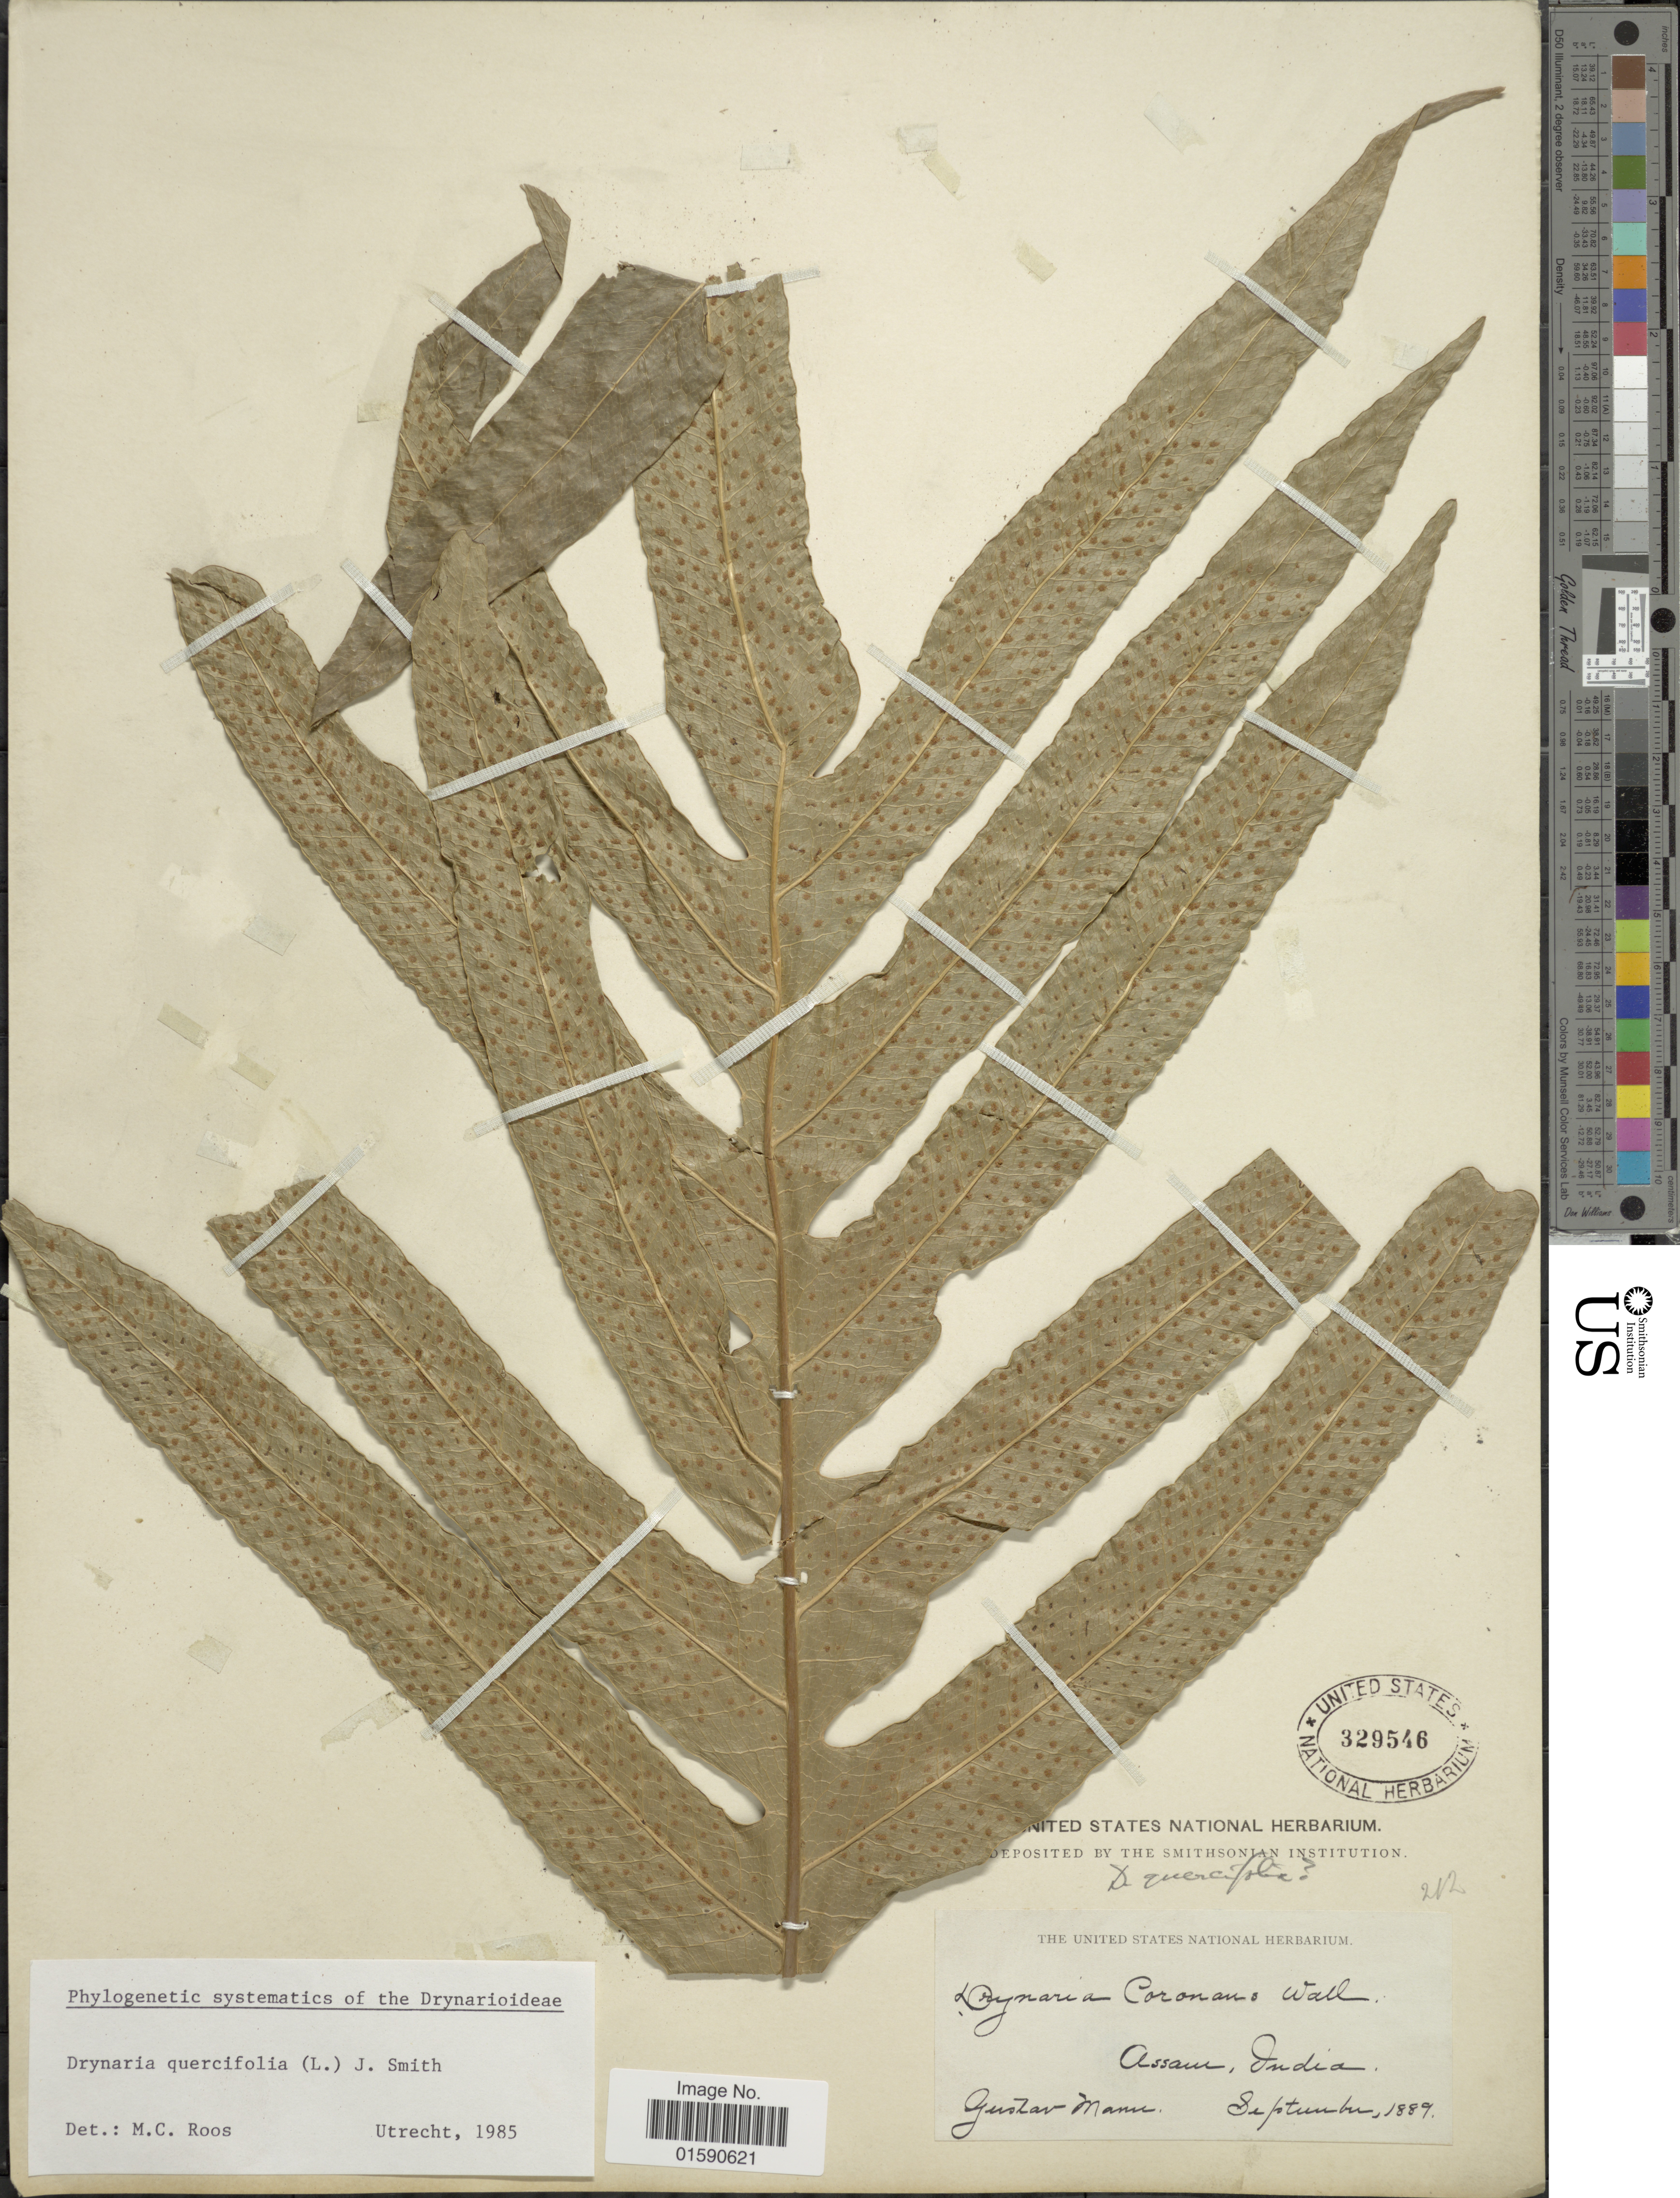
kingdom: Plantae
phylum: Tracheophyta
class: Polypodiopsida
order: Polypodiales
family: Polypodiaceae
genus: Drynaria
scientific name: Drynaria quercifolia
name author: (L.) J. Sm.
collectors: G. Mann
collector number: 212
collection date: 1889-09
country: India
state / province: Assam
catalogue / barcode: US 329548